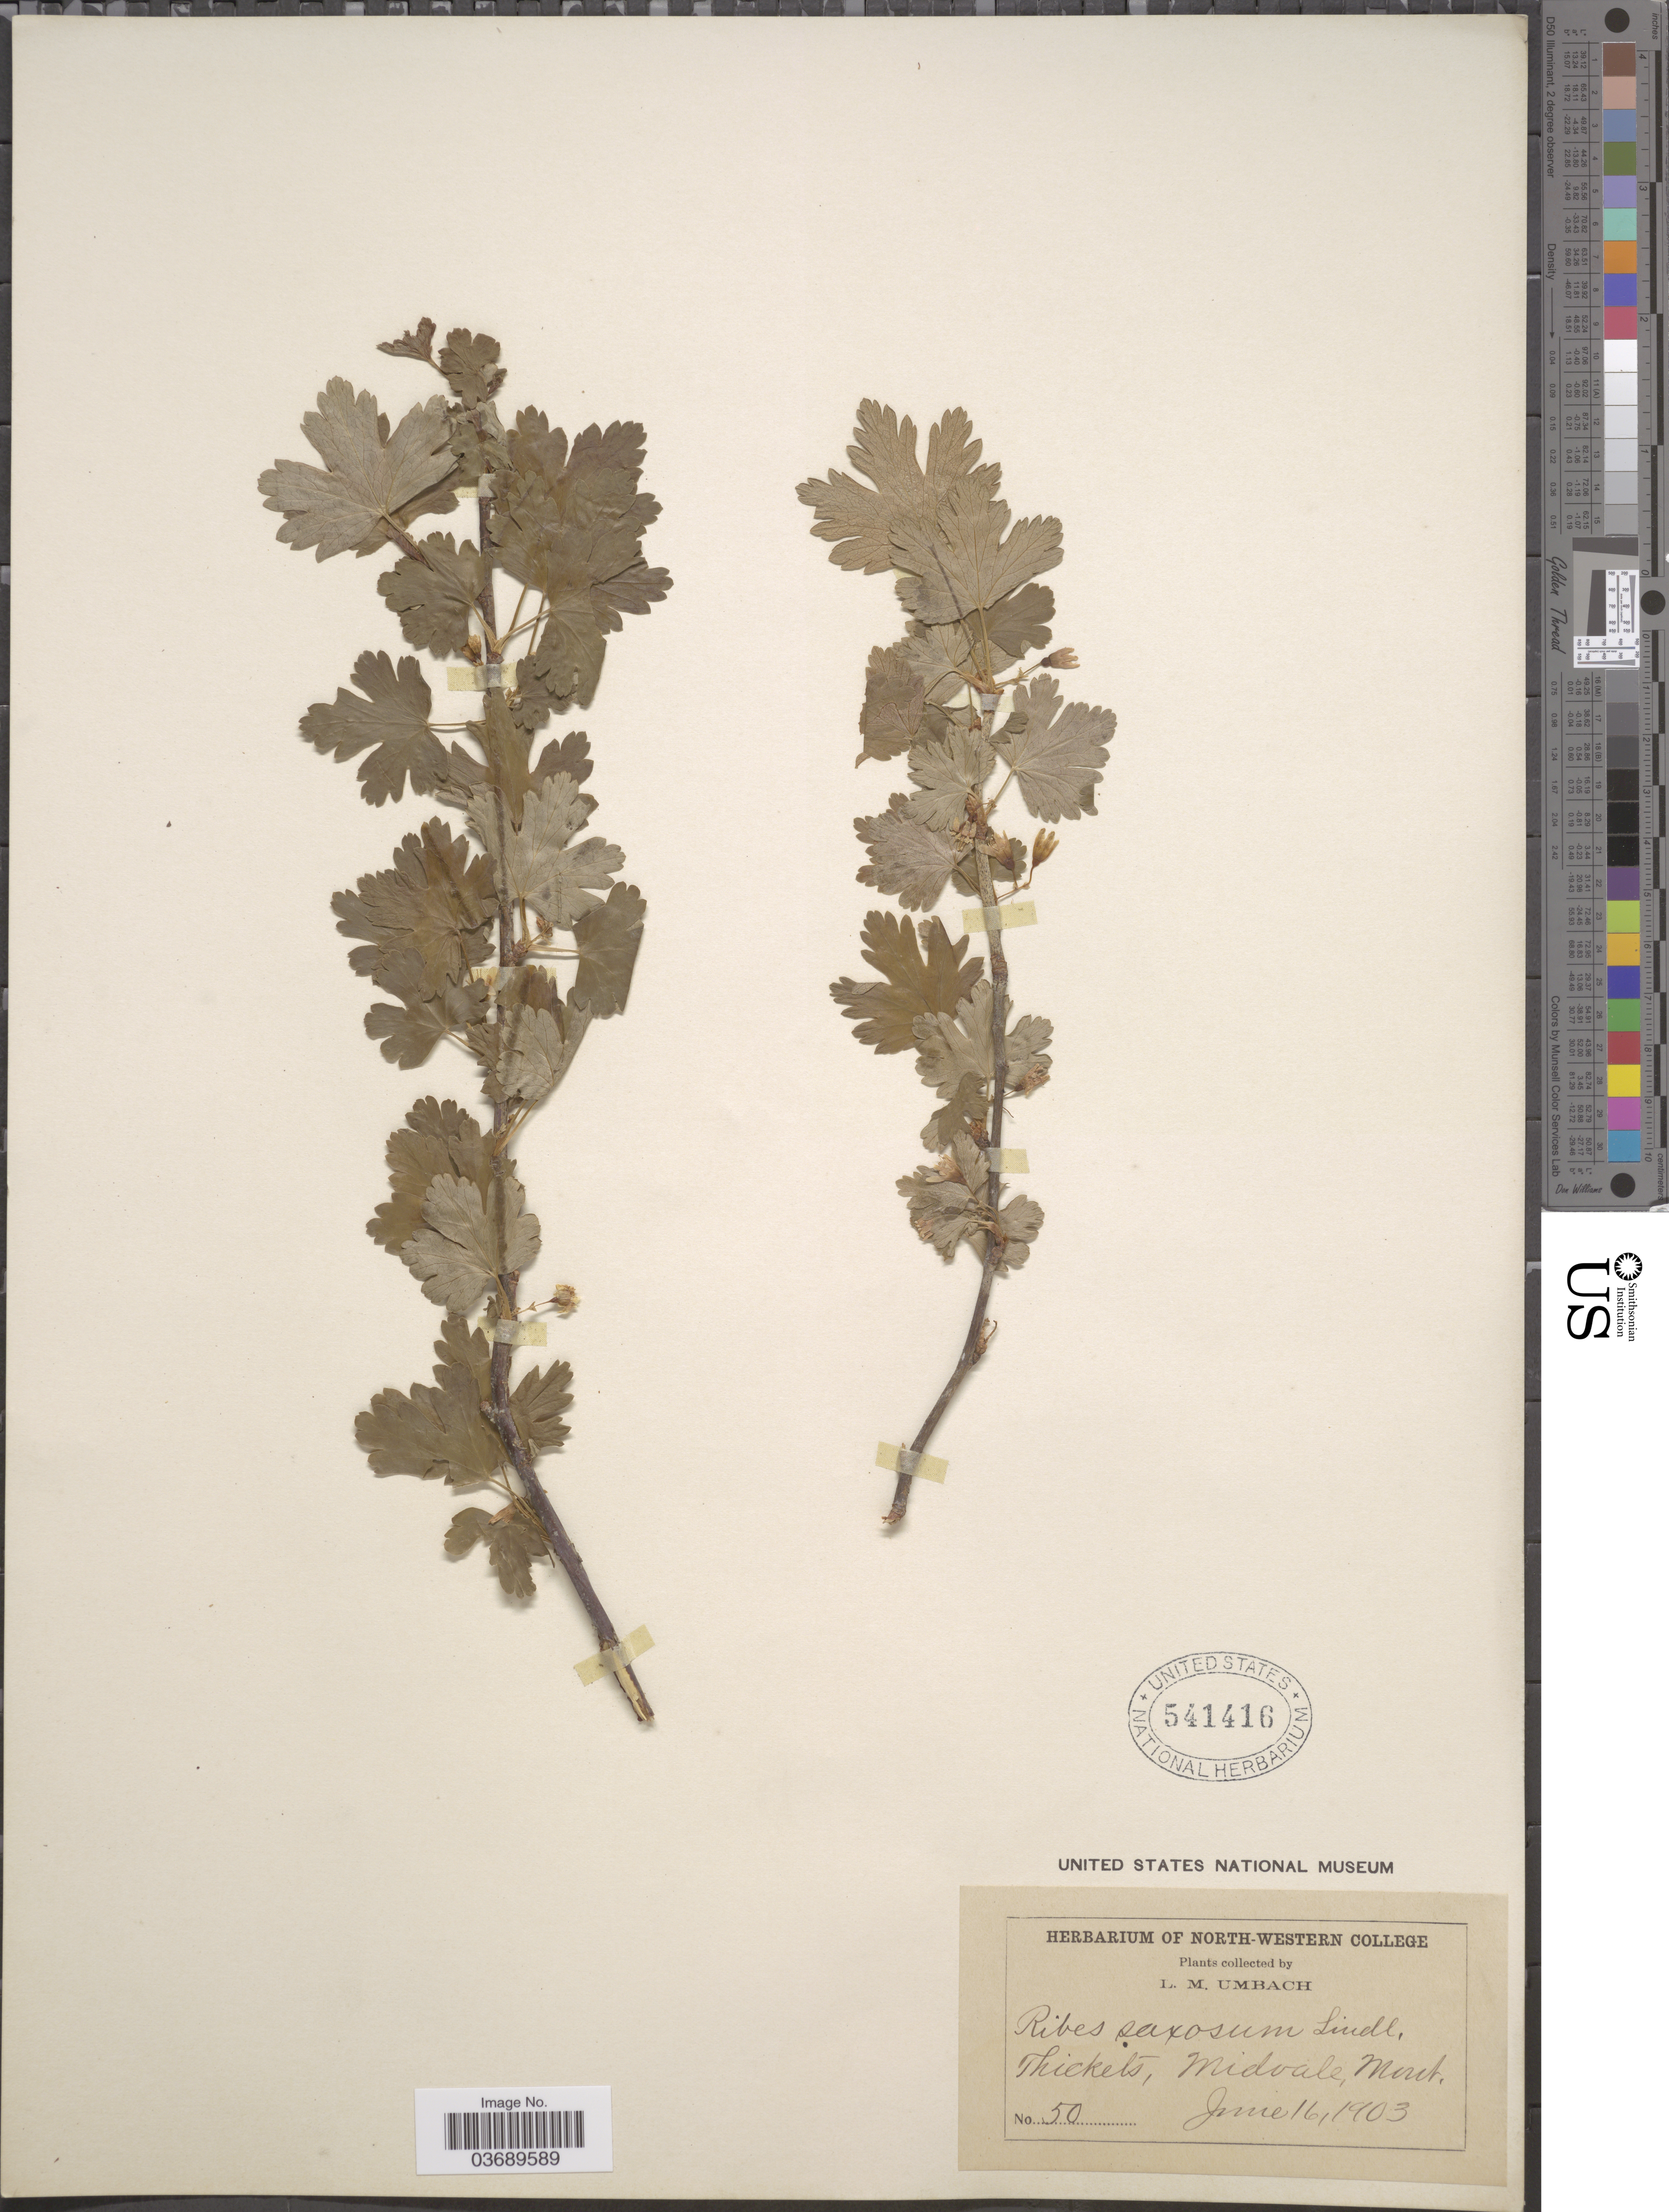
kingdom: Plantae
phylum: Tracheophyta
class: Magnoliopsida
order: Saxifragales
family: Grossulariaceae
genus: Ribes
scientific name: Ribes sp.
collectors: L. M. Umbach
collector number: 50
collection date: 1903-06-16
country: United States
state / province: Montana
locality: Midvale.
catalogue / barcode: US 541416